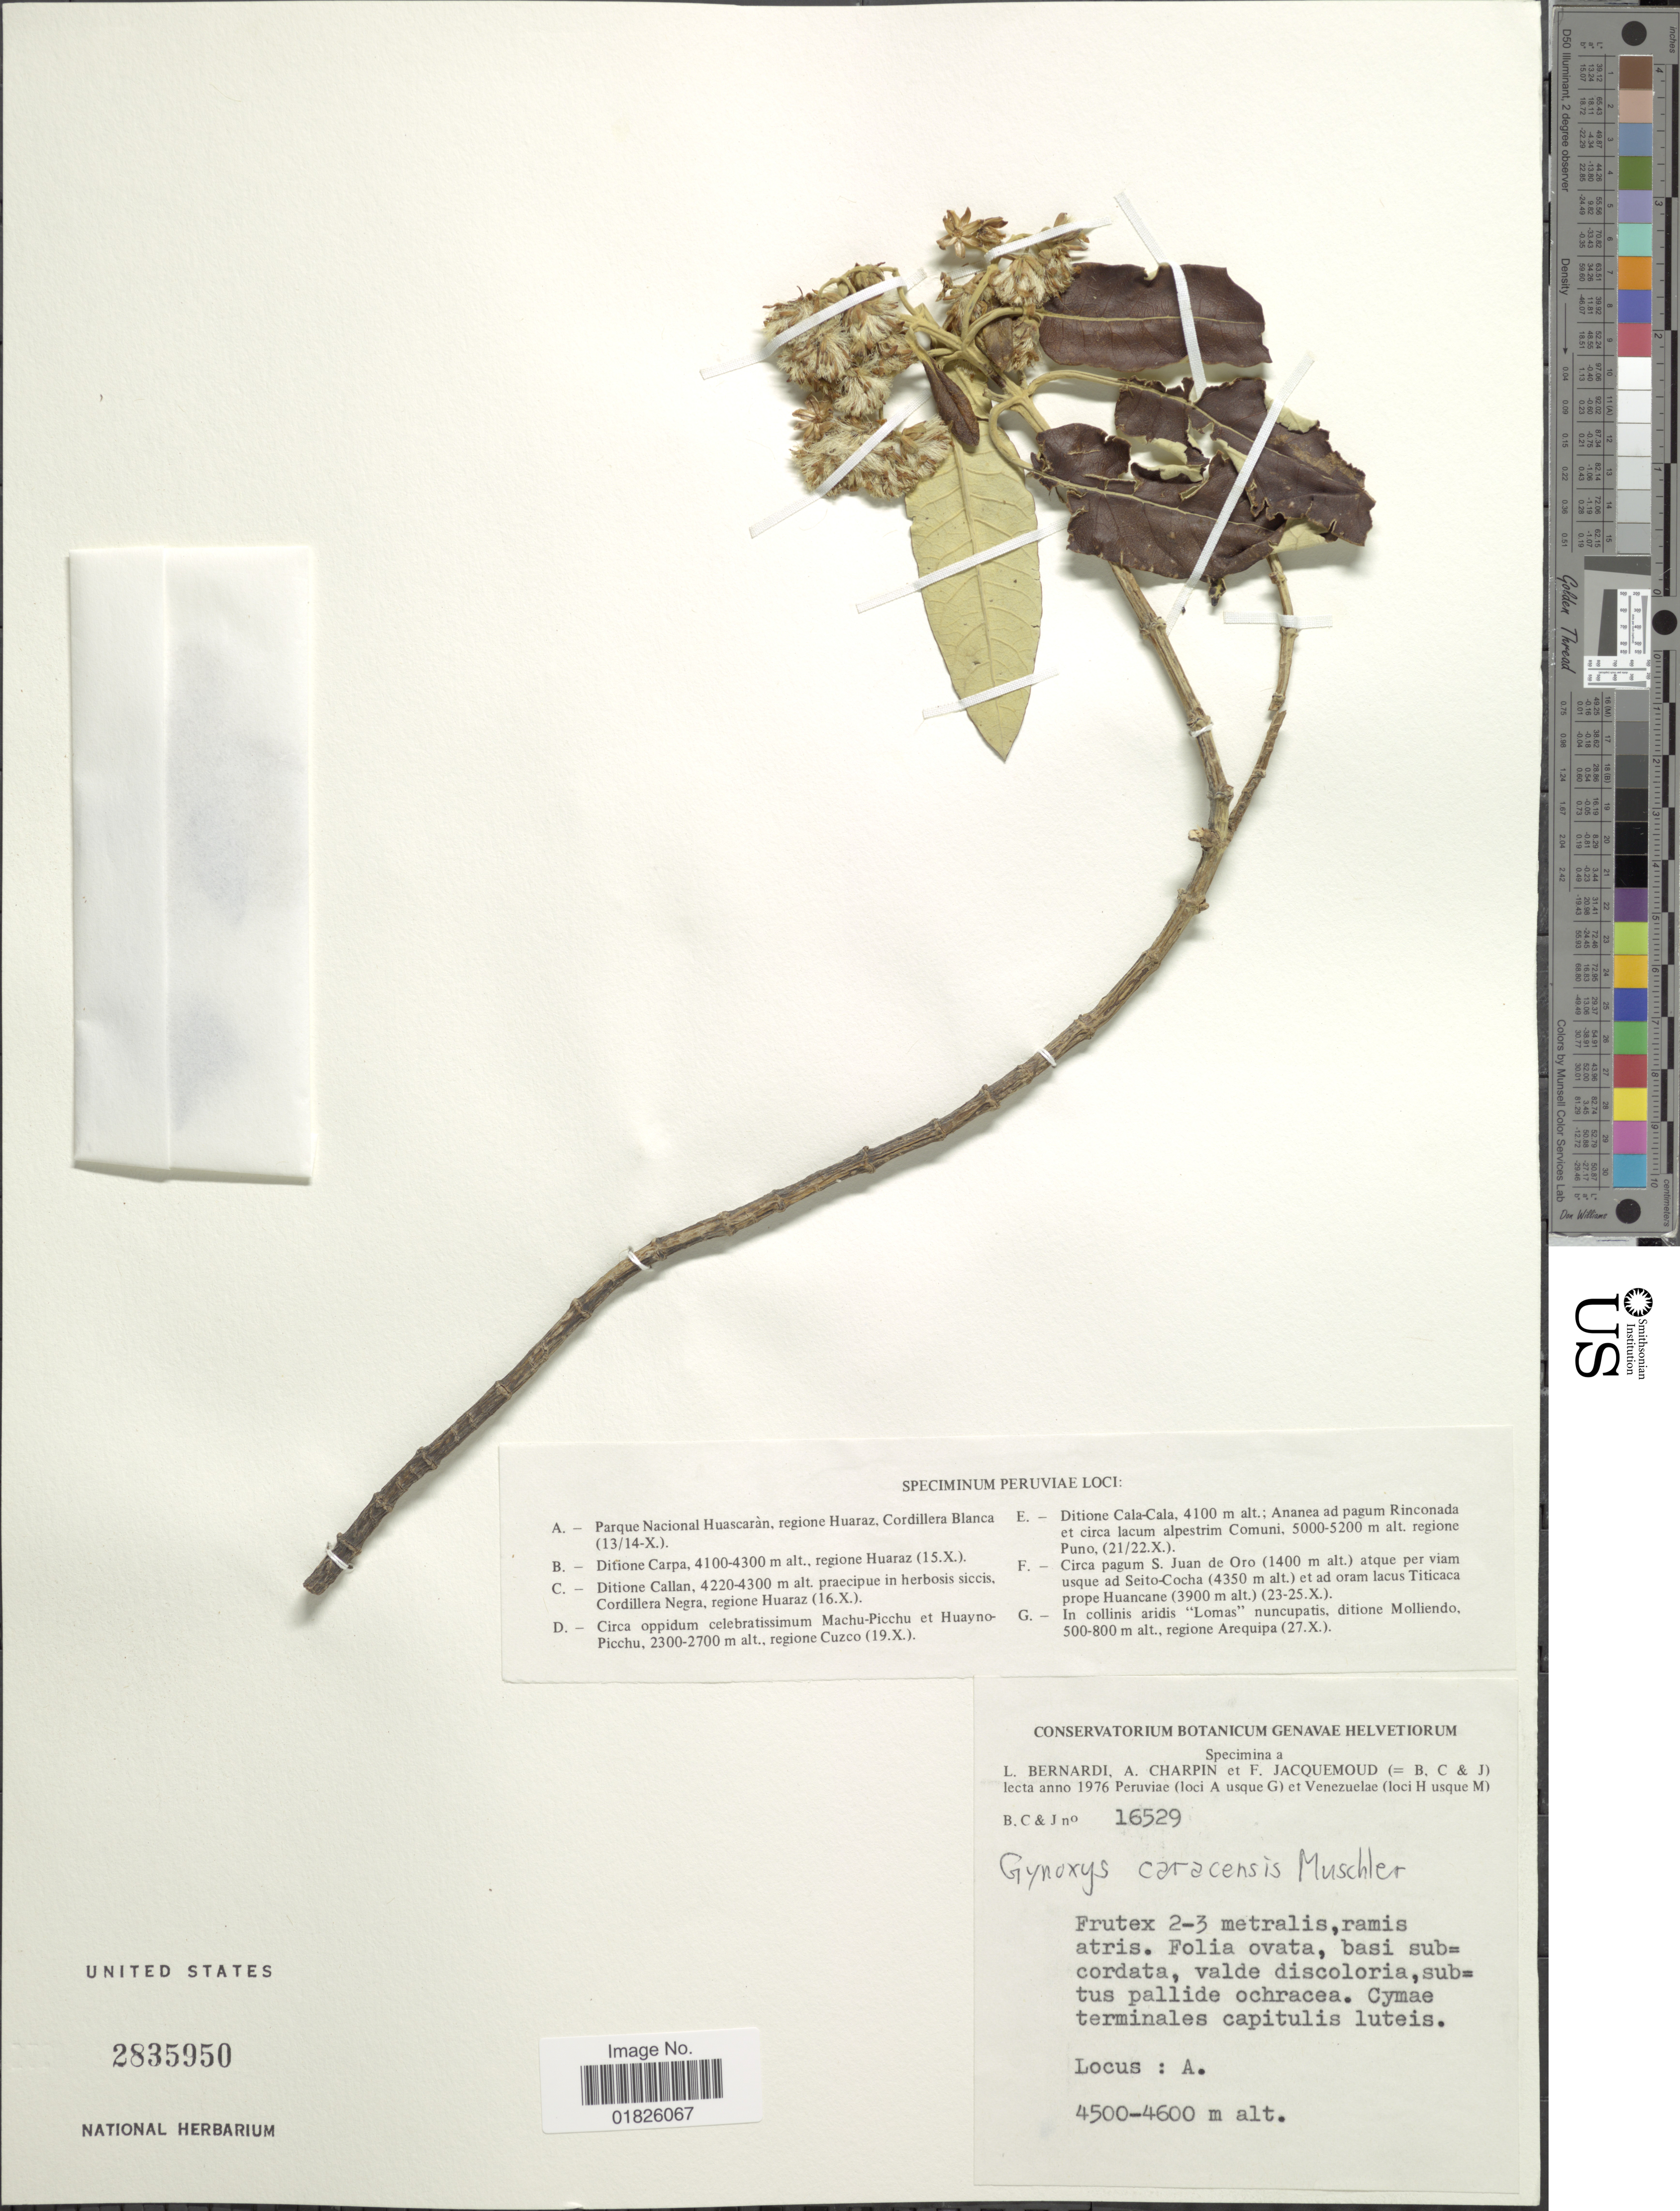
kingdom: Plantae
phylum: Tracheophyta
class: Magnoliopsida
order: Asterales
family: Asteraceae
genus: Gynoxys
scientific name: Gynoxys caracensis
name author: Muschl.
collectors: L. Bernardi, A. Charpin & F. Jacquemoud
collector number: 16529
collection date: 1976-10-13/1976-10-14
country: Peru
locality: Parque nacional Huascaran, regione Huaraz, Cordillera Blanca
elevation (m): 4500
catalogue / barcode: US 2835950